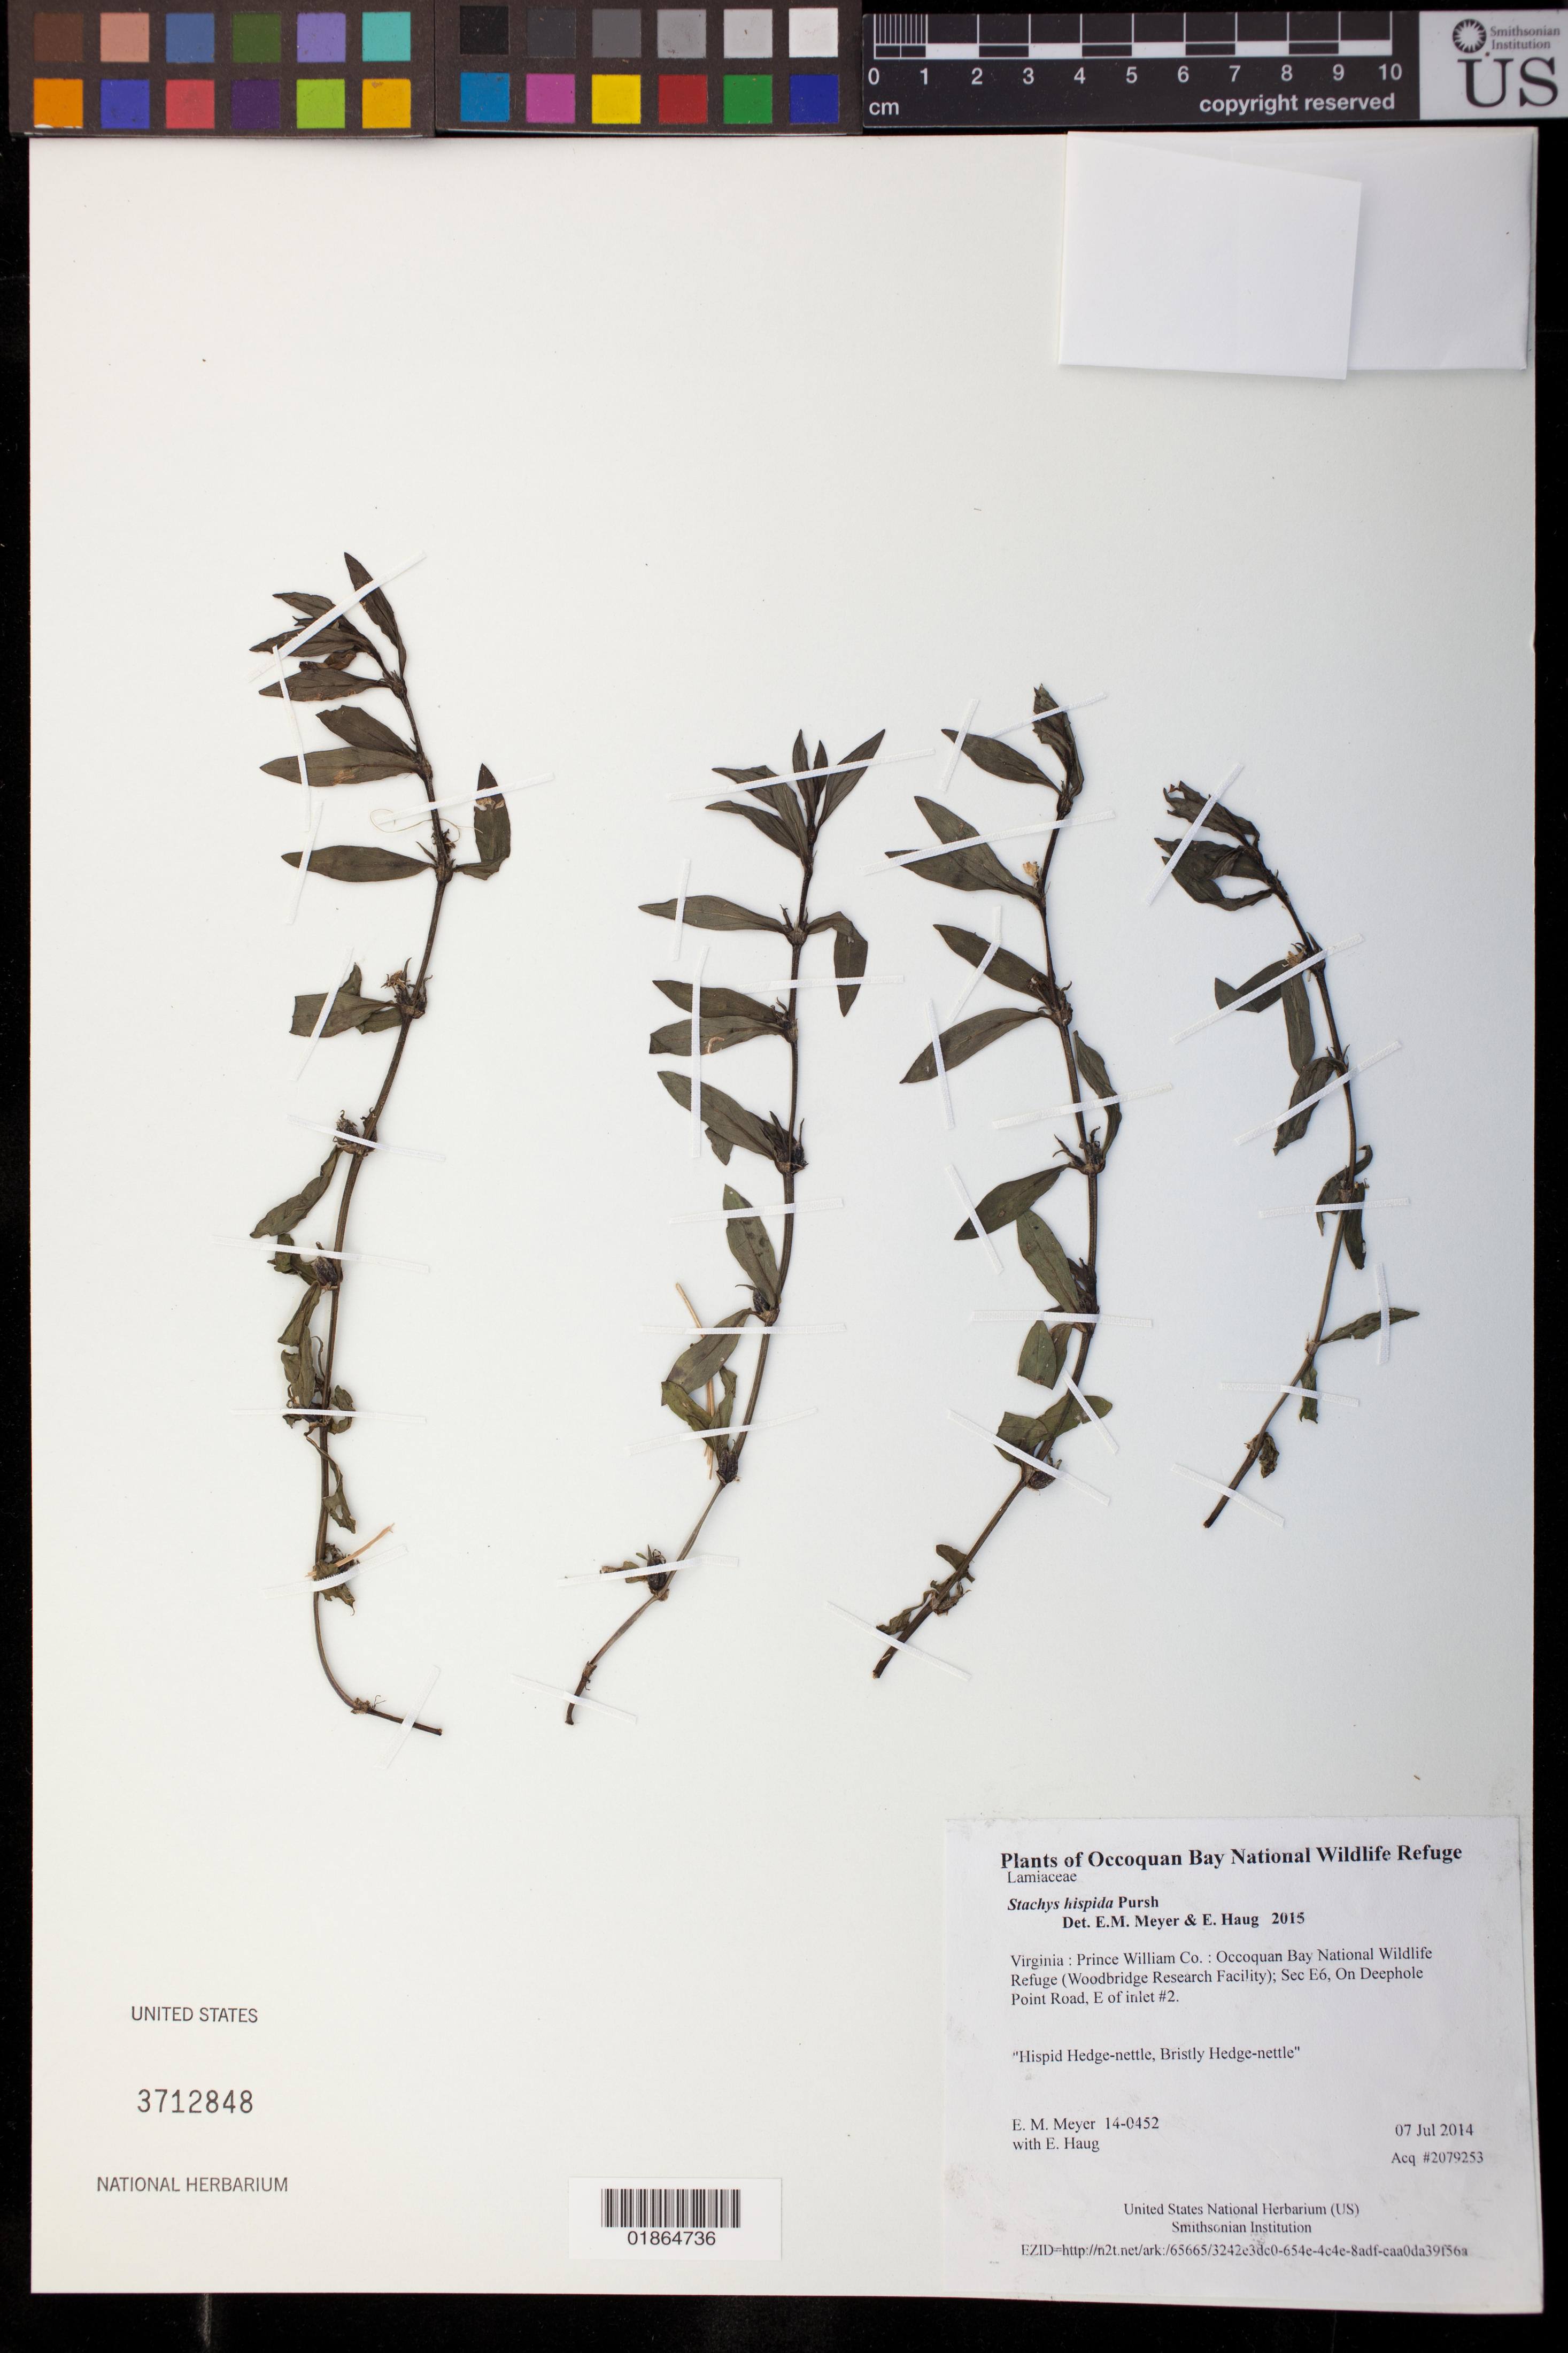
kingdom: Plantae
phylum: Tracheophyta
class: Magnoliopsida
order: Gentianales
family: Rubiaceae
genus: Diodia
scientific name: Diodia virginiana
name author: L.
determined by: Strong, Mark T., (BOT), Smithsonian Institution - National Museum of Natural History (UNITED STATES)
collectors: E. M. Meyer & E. Haug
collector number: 14-0452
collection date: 2014-07-07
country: United States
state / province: Virginia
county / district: Prince William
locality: Occoquan Bay National Wildlife Refuge (Woodbridge Research Facility); Sec E6, On Deephole Point Road, E of inlet #2.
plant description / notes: Hispid Hedge-nettle, Bristly Hedge-nettle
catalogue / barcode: US 3712848